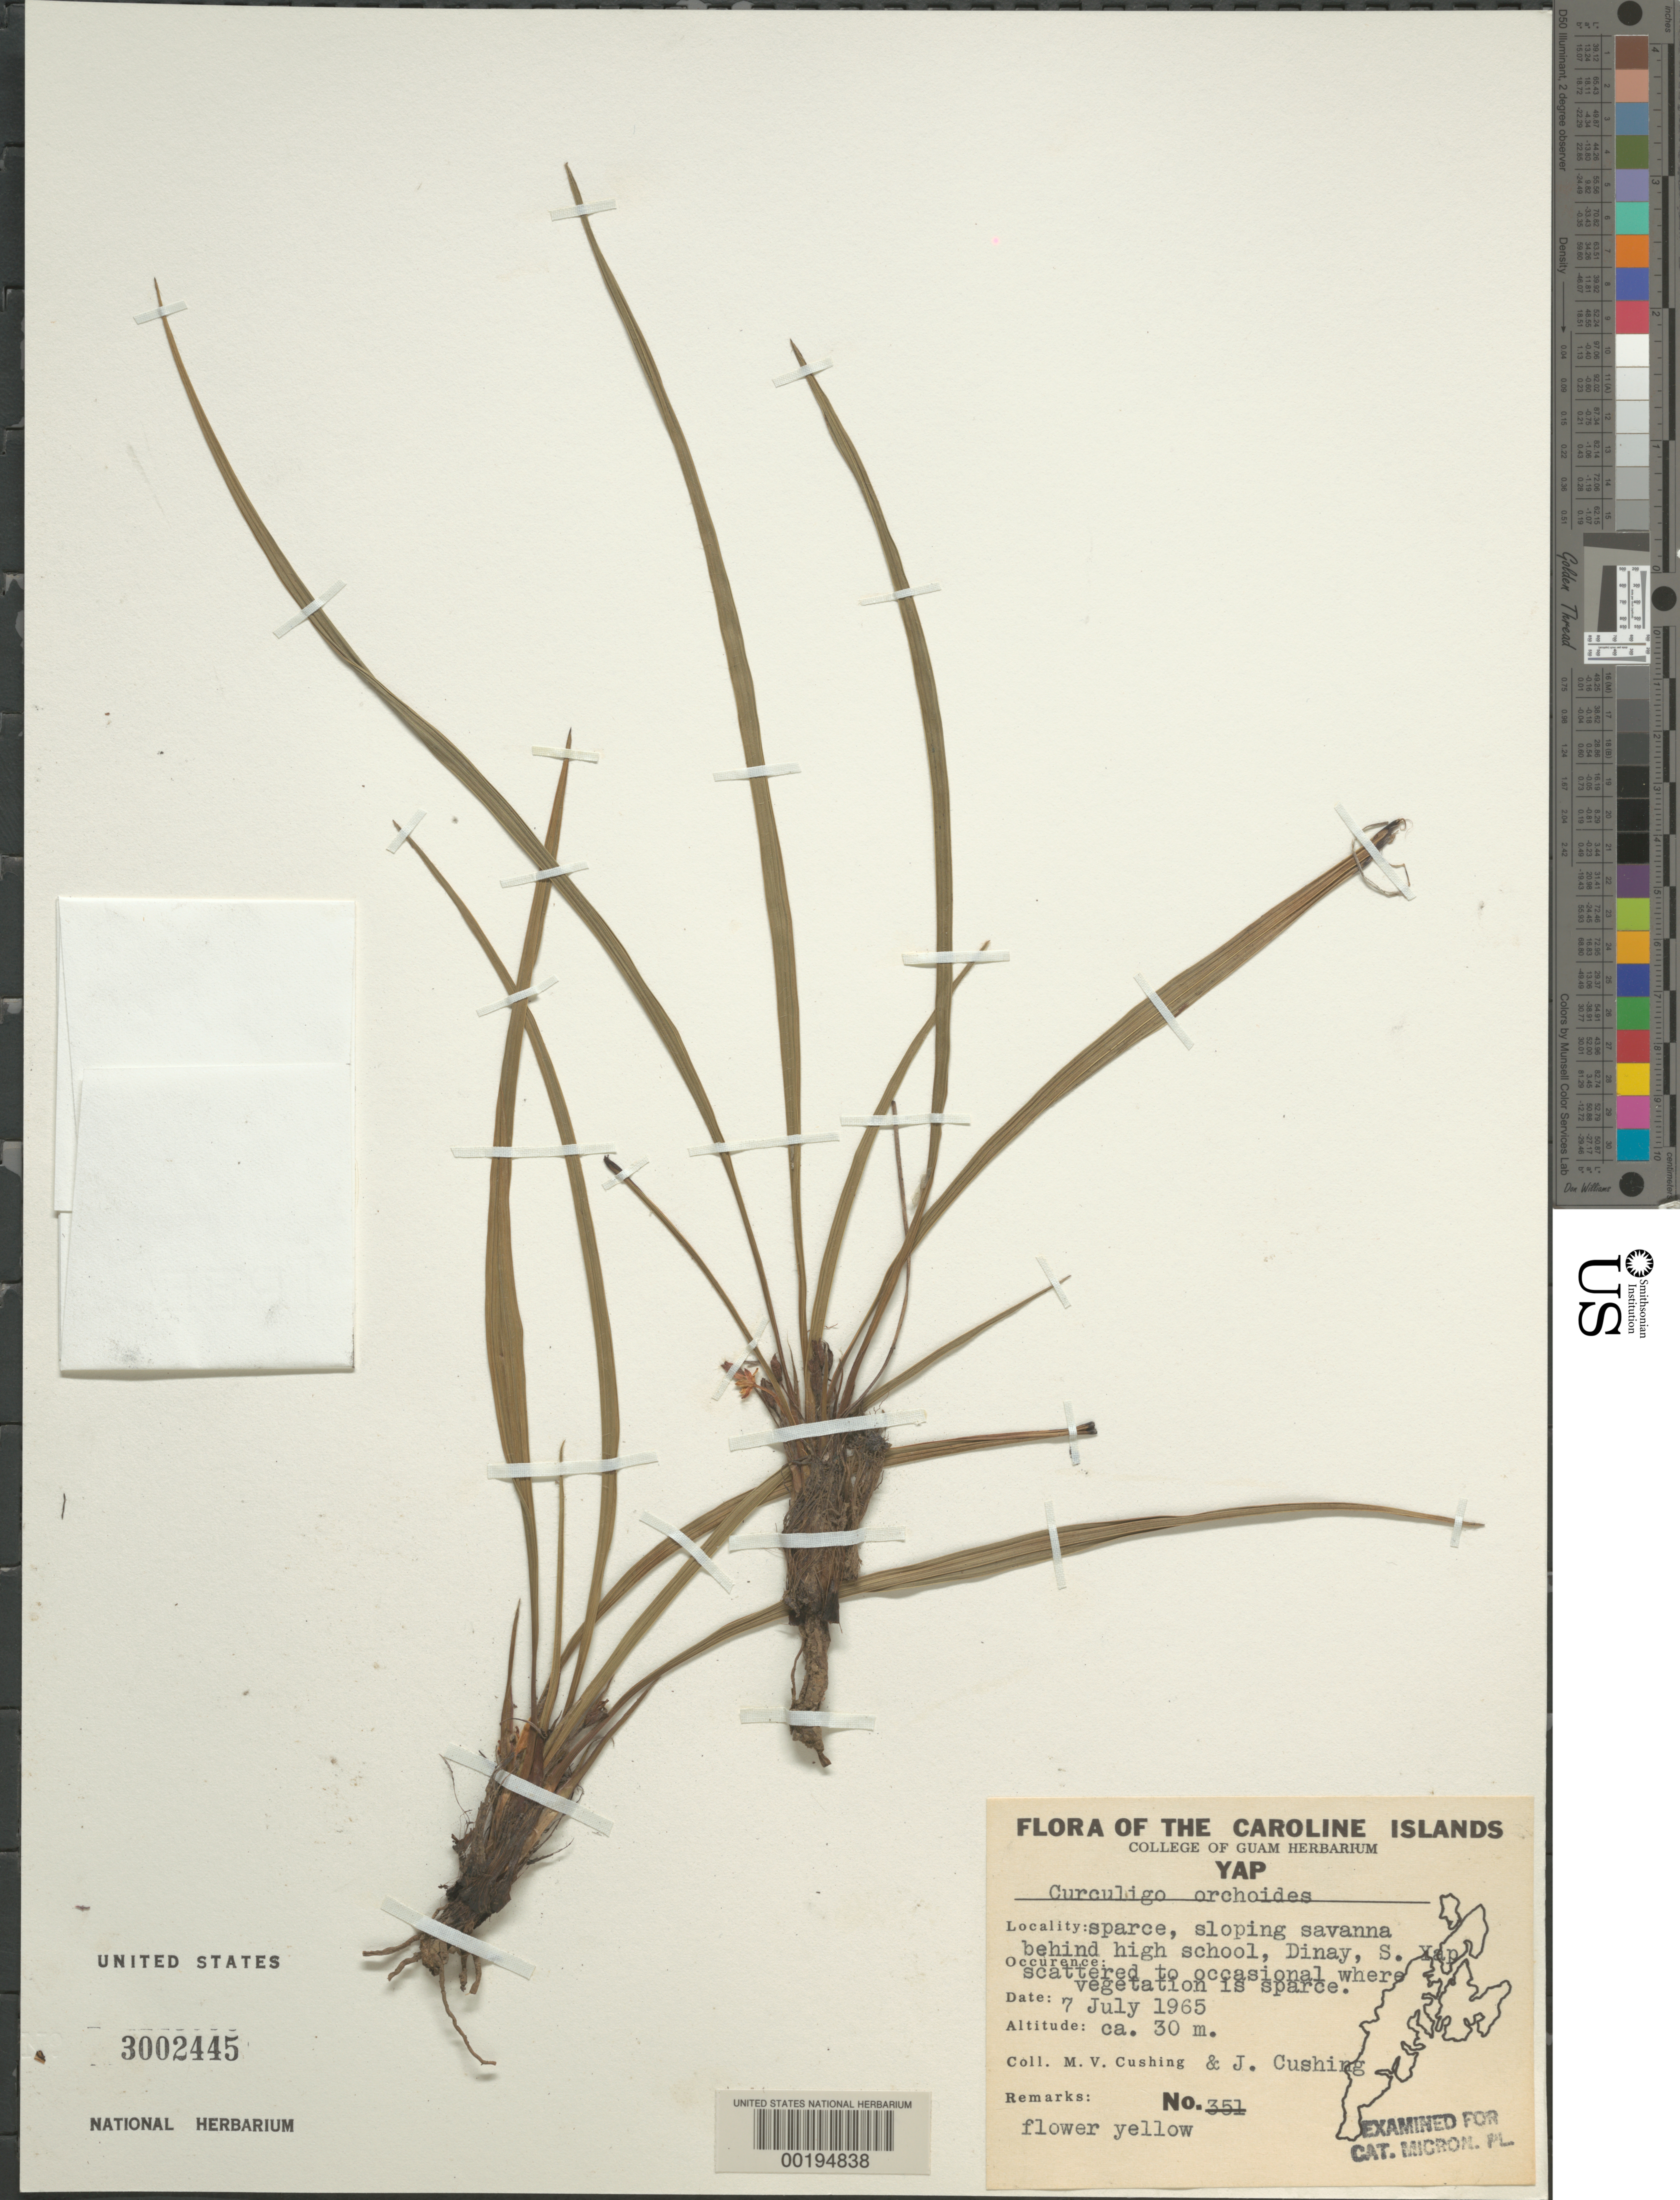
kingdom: Plantae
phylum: Tracheophyta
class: Liliopsida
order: Asparagales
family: Hypoxidaceae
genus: Curculigo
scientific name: Curculigo orchioides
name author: Gaertn.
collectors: M. V. Cushing & J. Cushing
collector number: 351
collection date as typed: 07 Jul 1965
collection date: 1965-07-07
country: Micronesia, Federated States of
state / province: Yap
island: Yap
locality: Behing High School, Dinay, S Yap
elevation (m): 30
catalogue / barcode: US 3002445